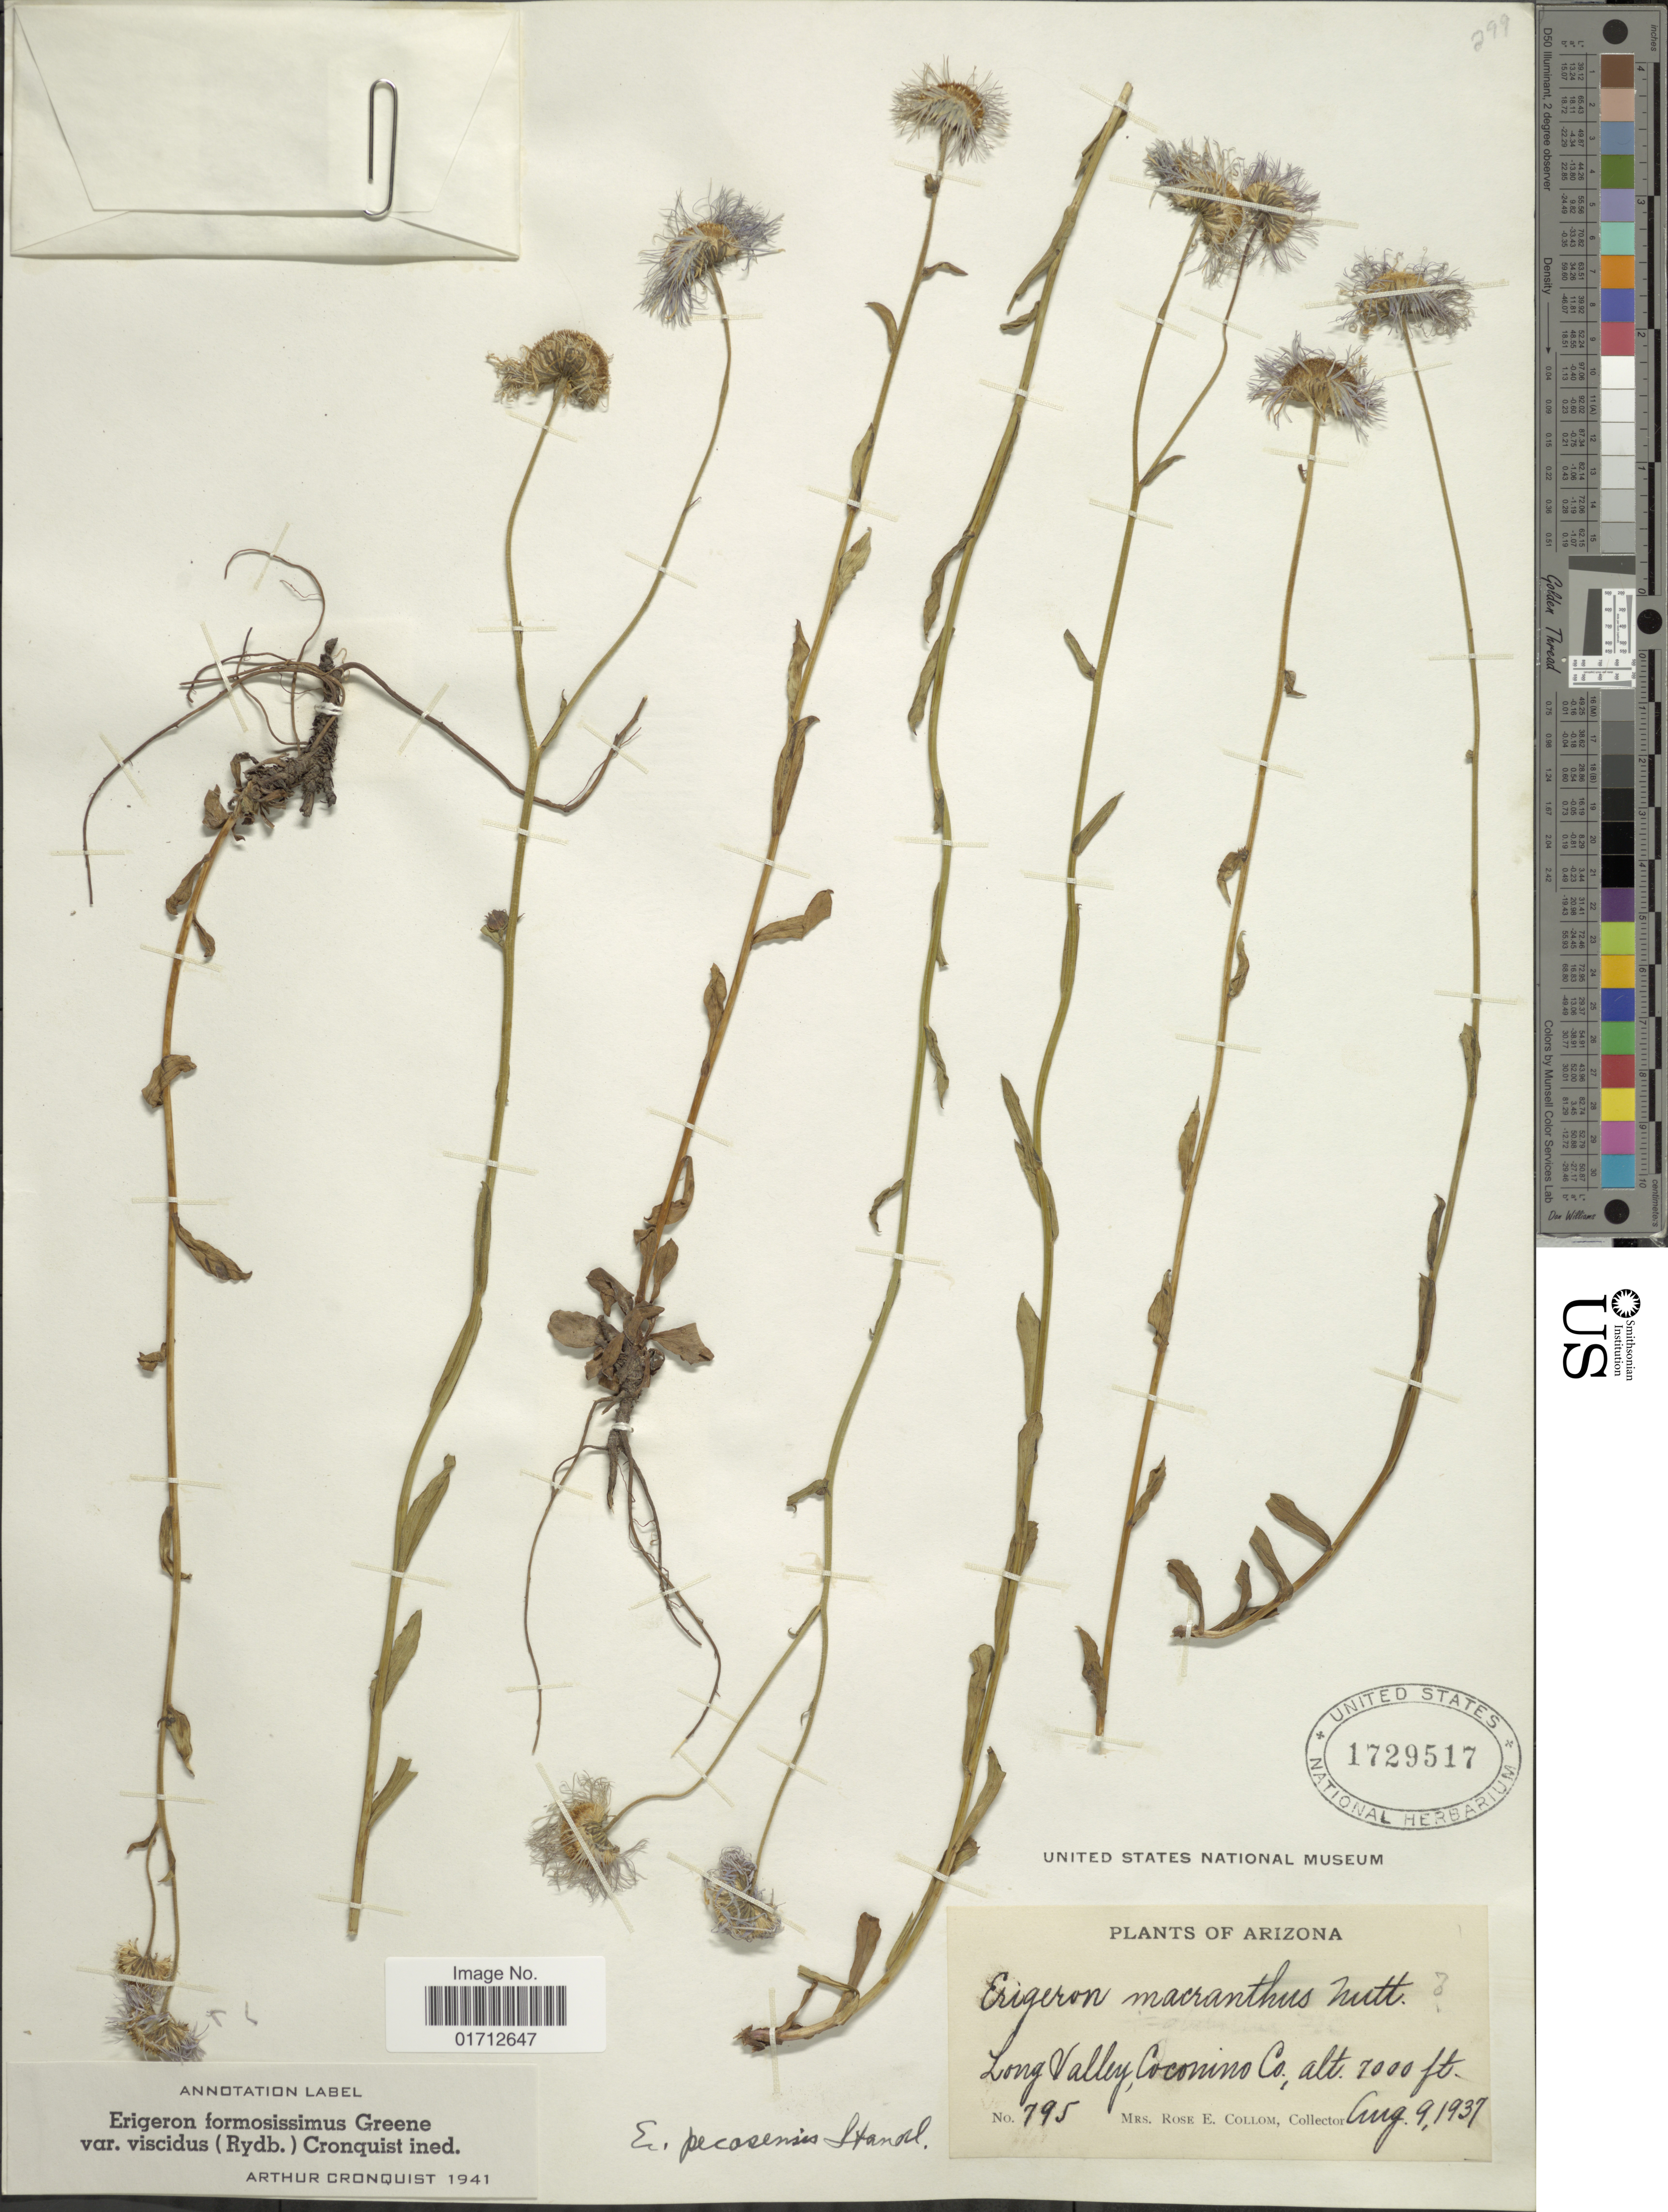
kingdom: Plantae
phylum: Tracheophyta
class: Magnoliopsida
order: Asterales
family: Asteraceae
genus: Erigeron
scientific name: Erigeron formosissimus var. viscidus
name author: (Rydb.) Cronq.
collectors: R. E. Collom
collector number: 795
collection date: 1937-08-09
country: United States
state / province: Arizona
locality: Long Valley, Coconino Co.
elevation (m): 2134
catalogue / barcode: US 1729517